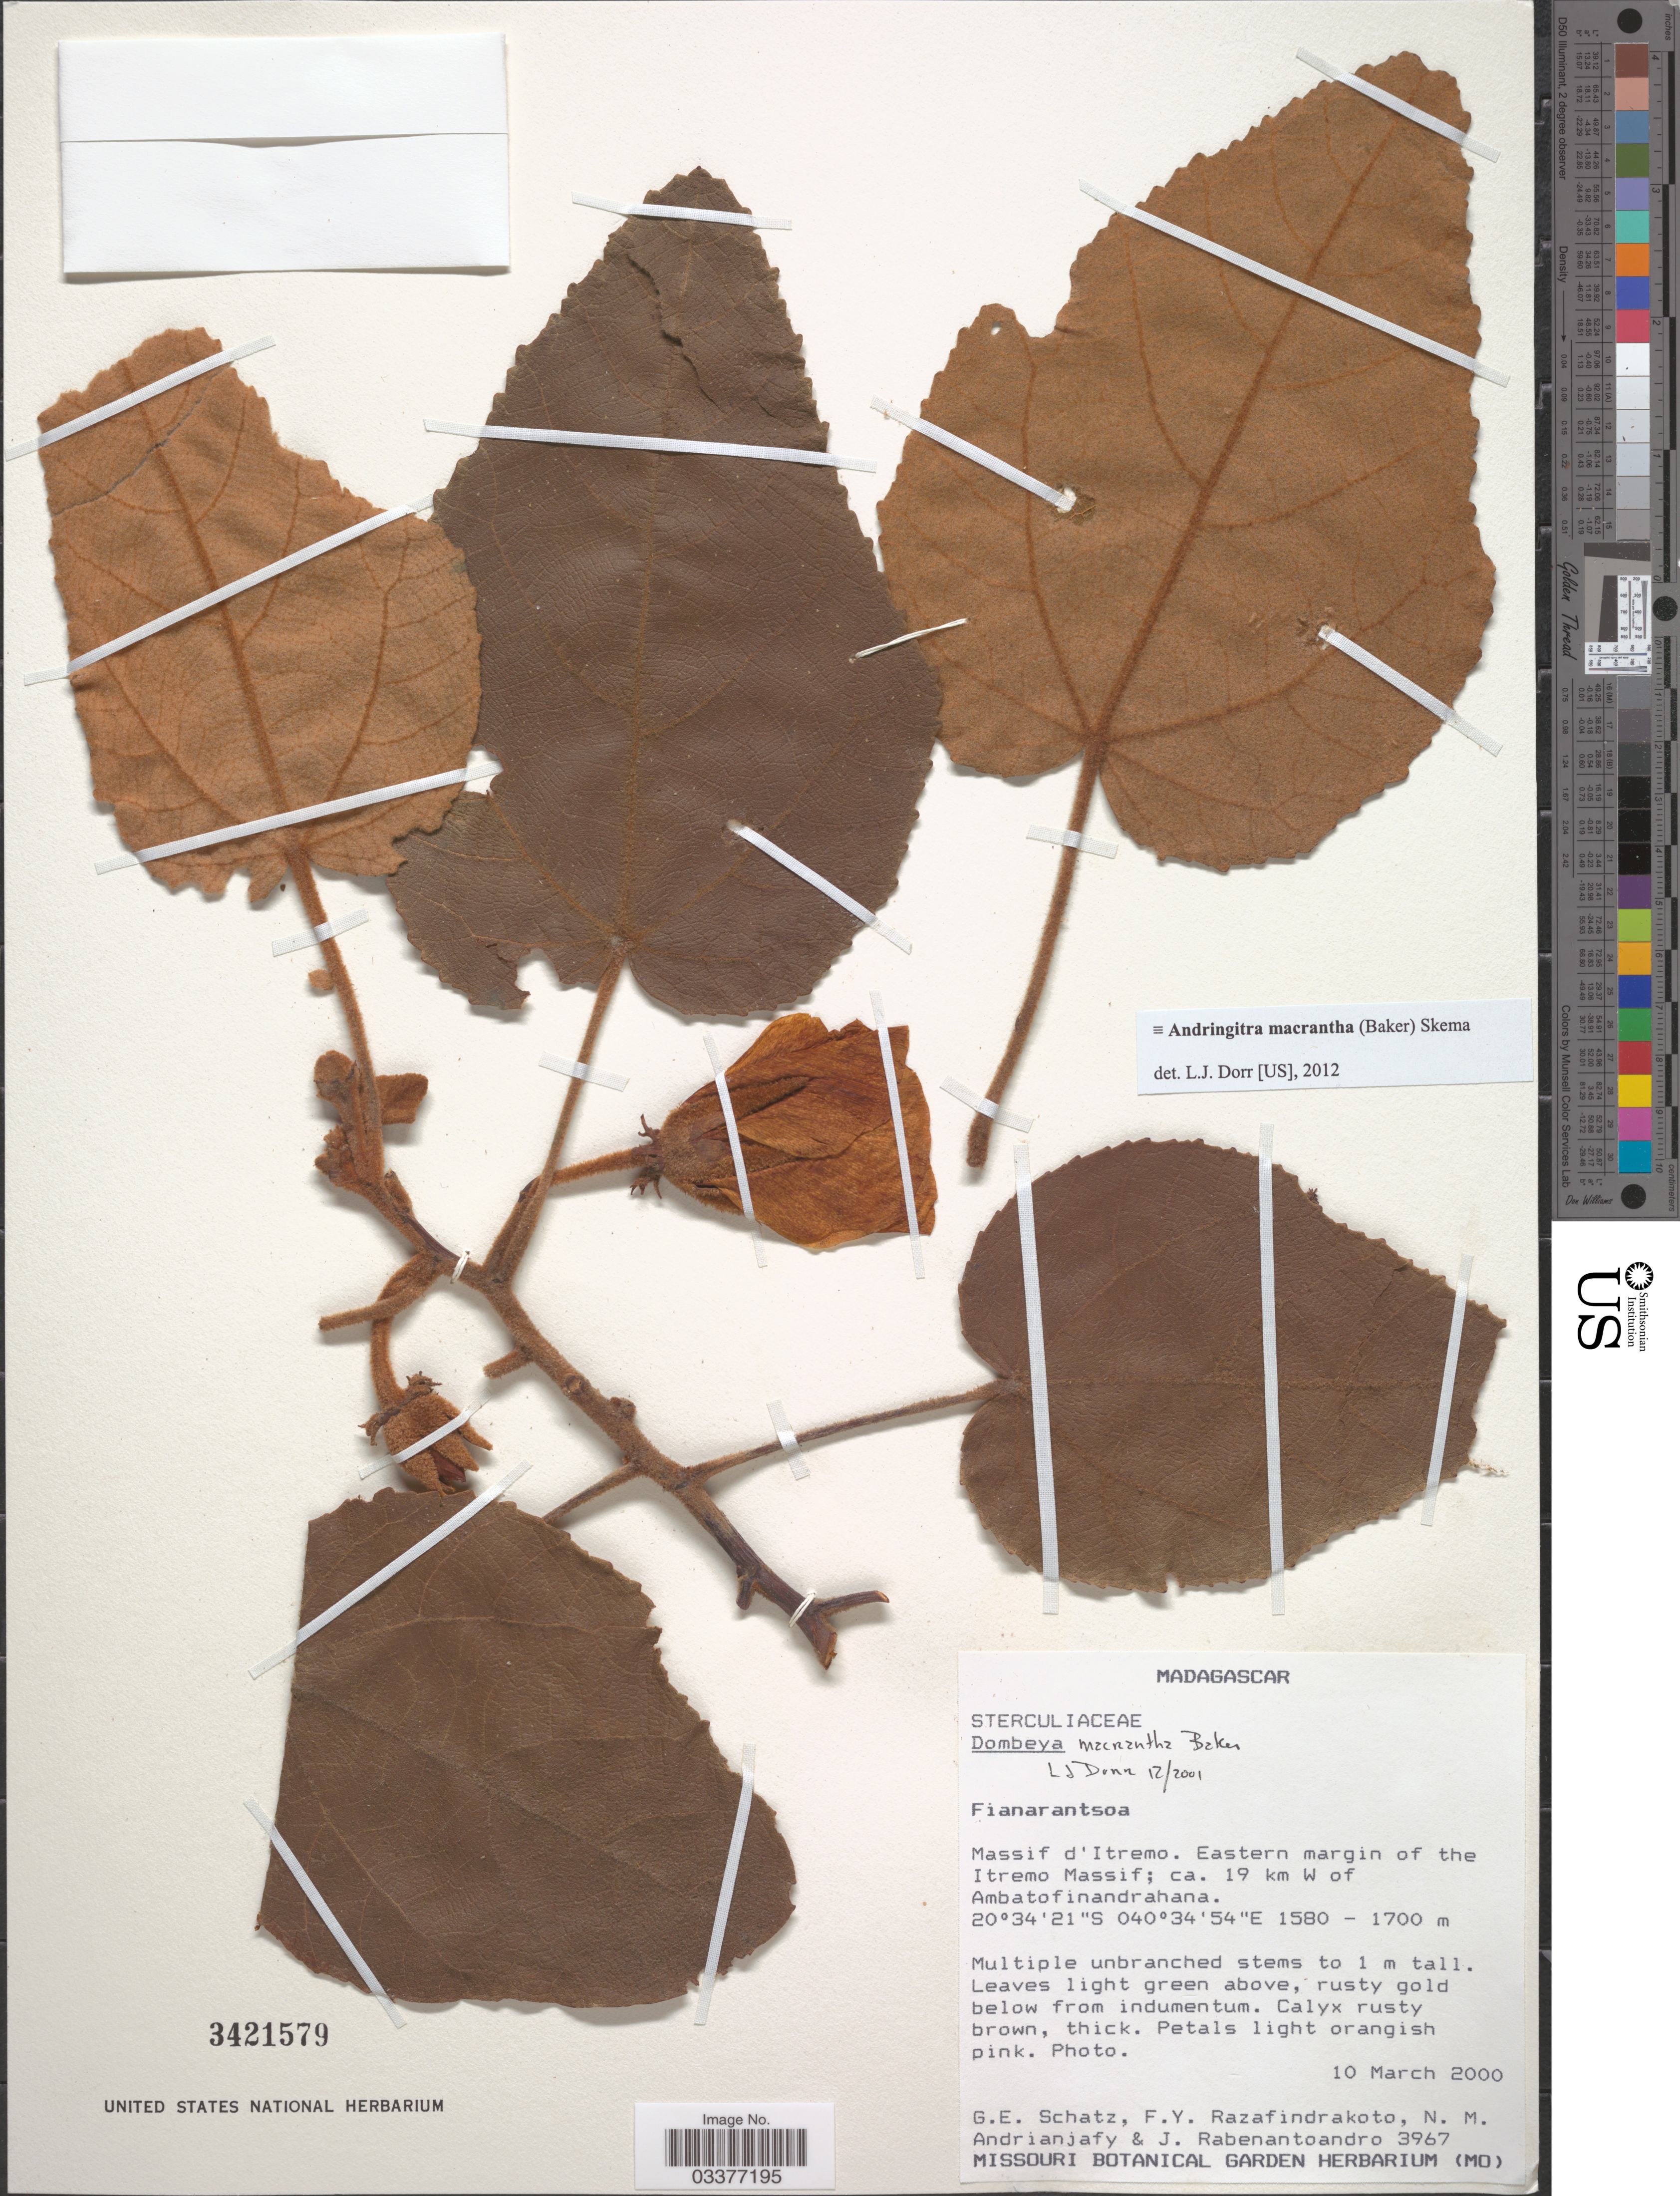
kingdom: Plantae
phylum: Tracheophyta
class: Magnoliopsida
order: Malvales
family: Malvaceae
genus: Andringitra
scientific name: Andringitra macrantha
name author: (Baker) Skema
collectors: G. Schatz, F. Y.Razafindrakoto, N. M. Andrianjafy & J. Rabenantoandro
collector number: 3967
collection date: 2000-03-10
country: Madagascar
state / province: Amoron'i Mania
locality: Massif d'Itremo. Eastern margin of the Itremo Massif; ca. 19 km W of Ambatofinandrahana.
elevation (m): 1580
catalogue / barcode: US 3421579